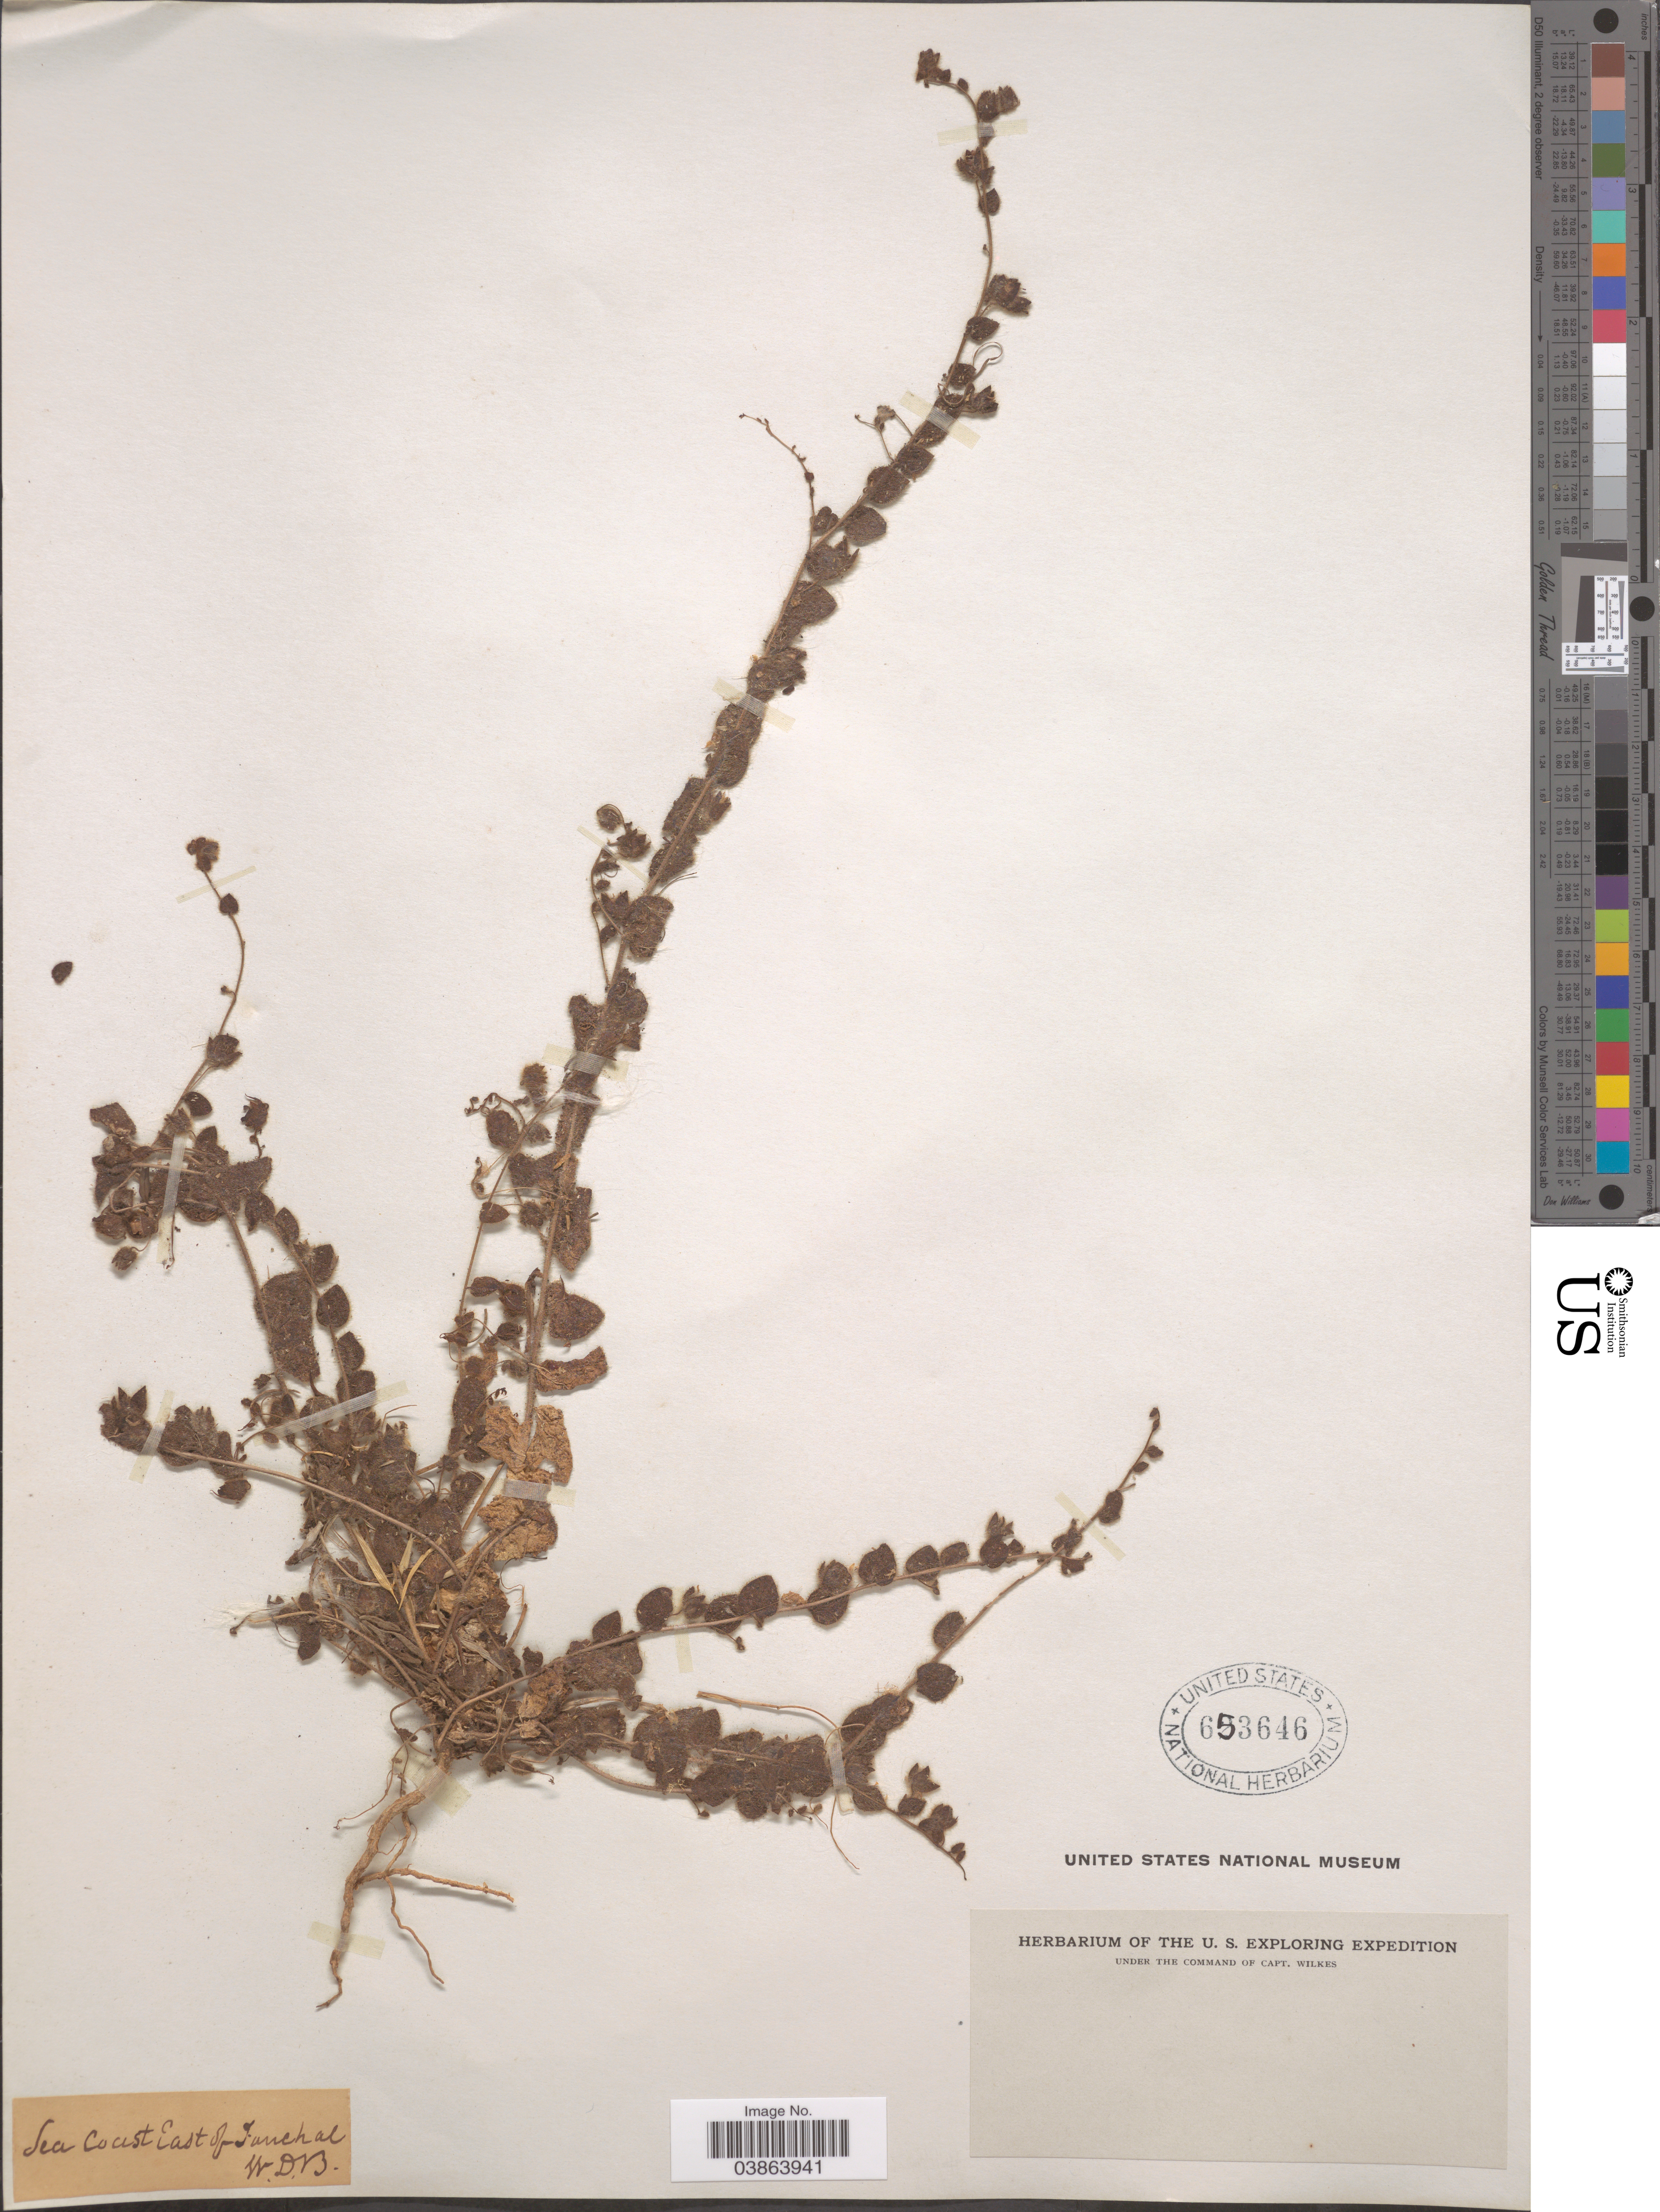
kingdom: Plantae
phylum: Tracheophyta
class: Magnoliopsida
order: Lamiales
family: Plantaginaceae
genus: Antirrhinum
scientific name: Antirrhinum sp.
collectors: W. D. B.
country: Portugal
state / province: Madeira (Aut. Reg.)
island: Madeira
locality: Sea coastt E of Funchal.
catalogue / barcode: US 653646